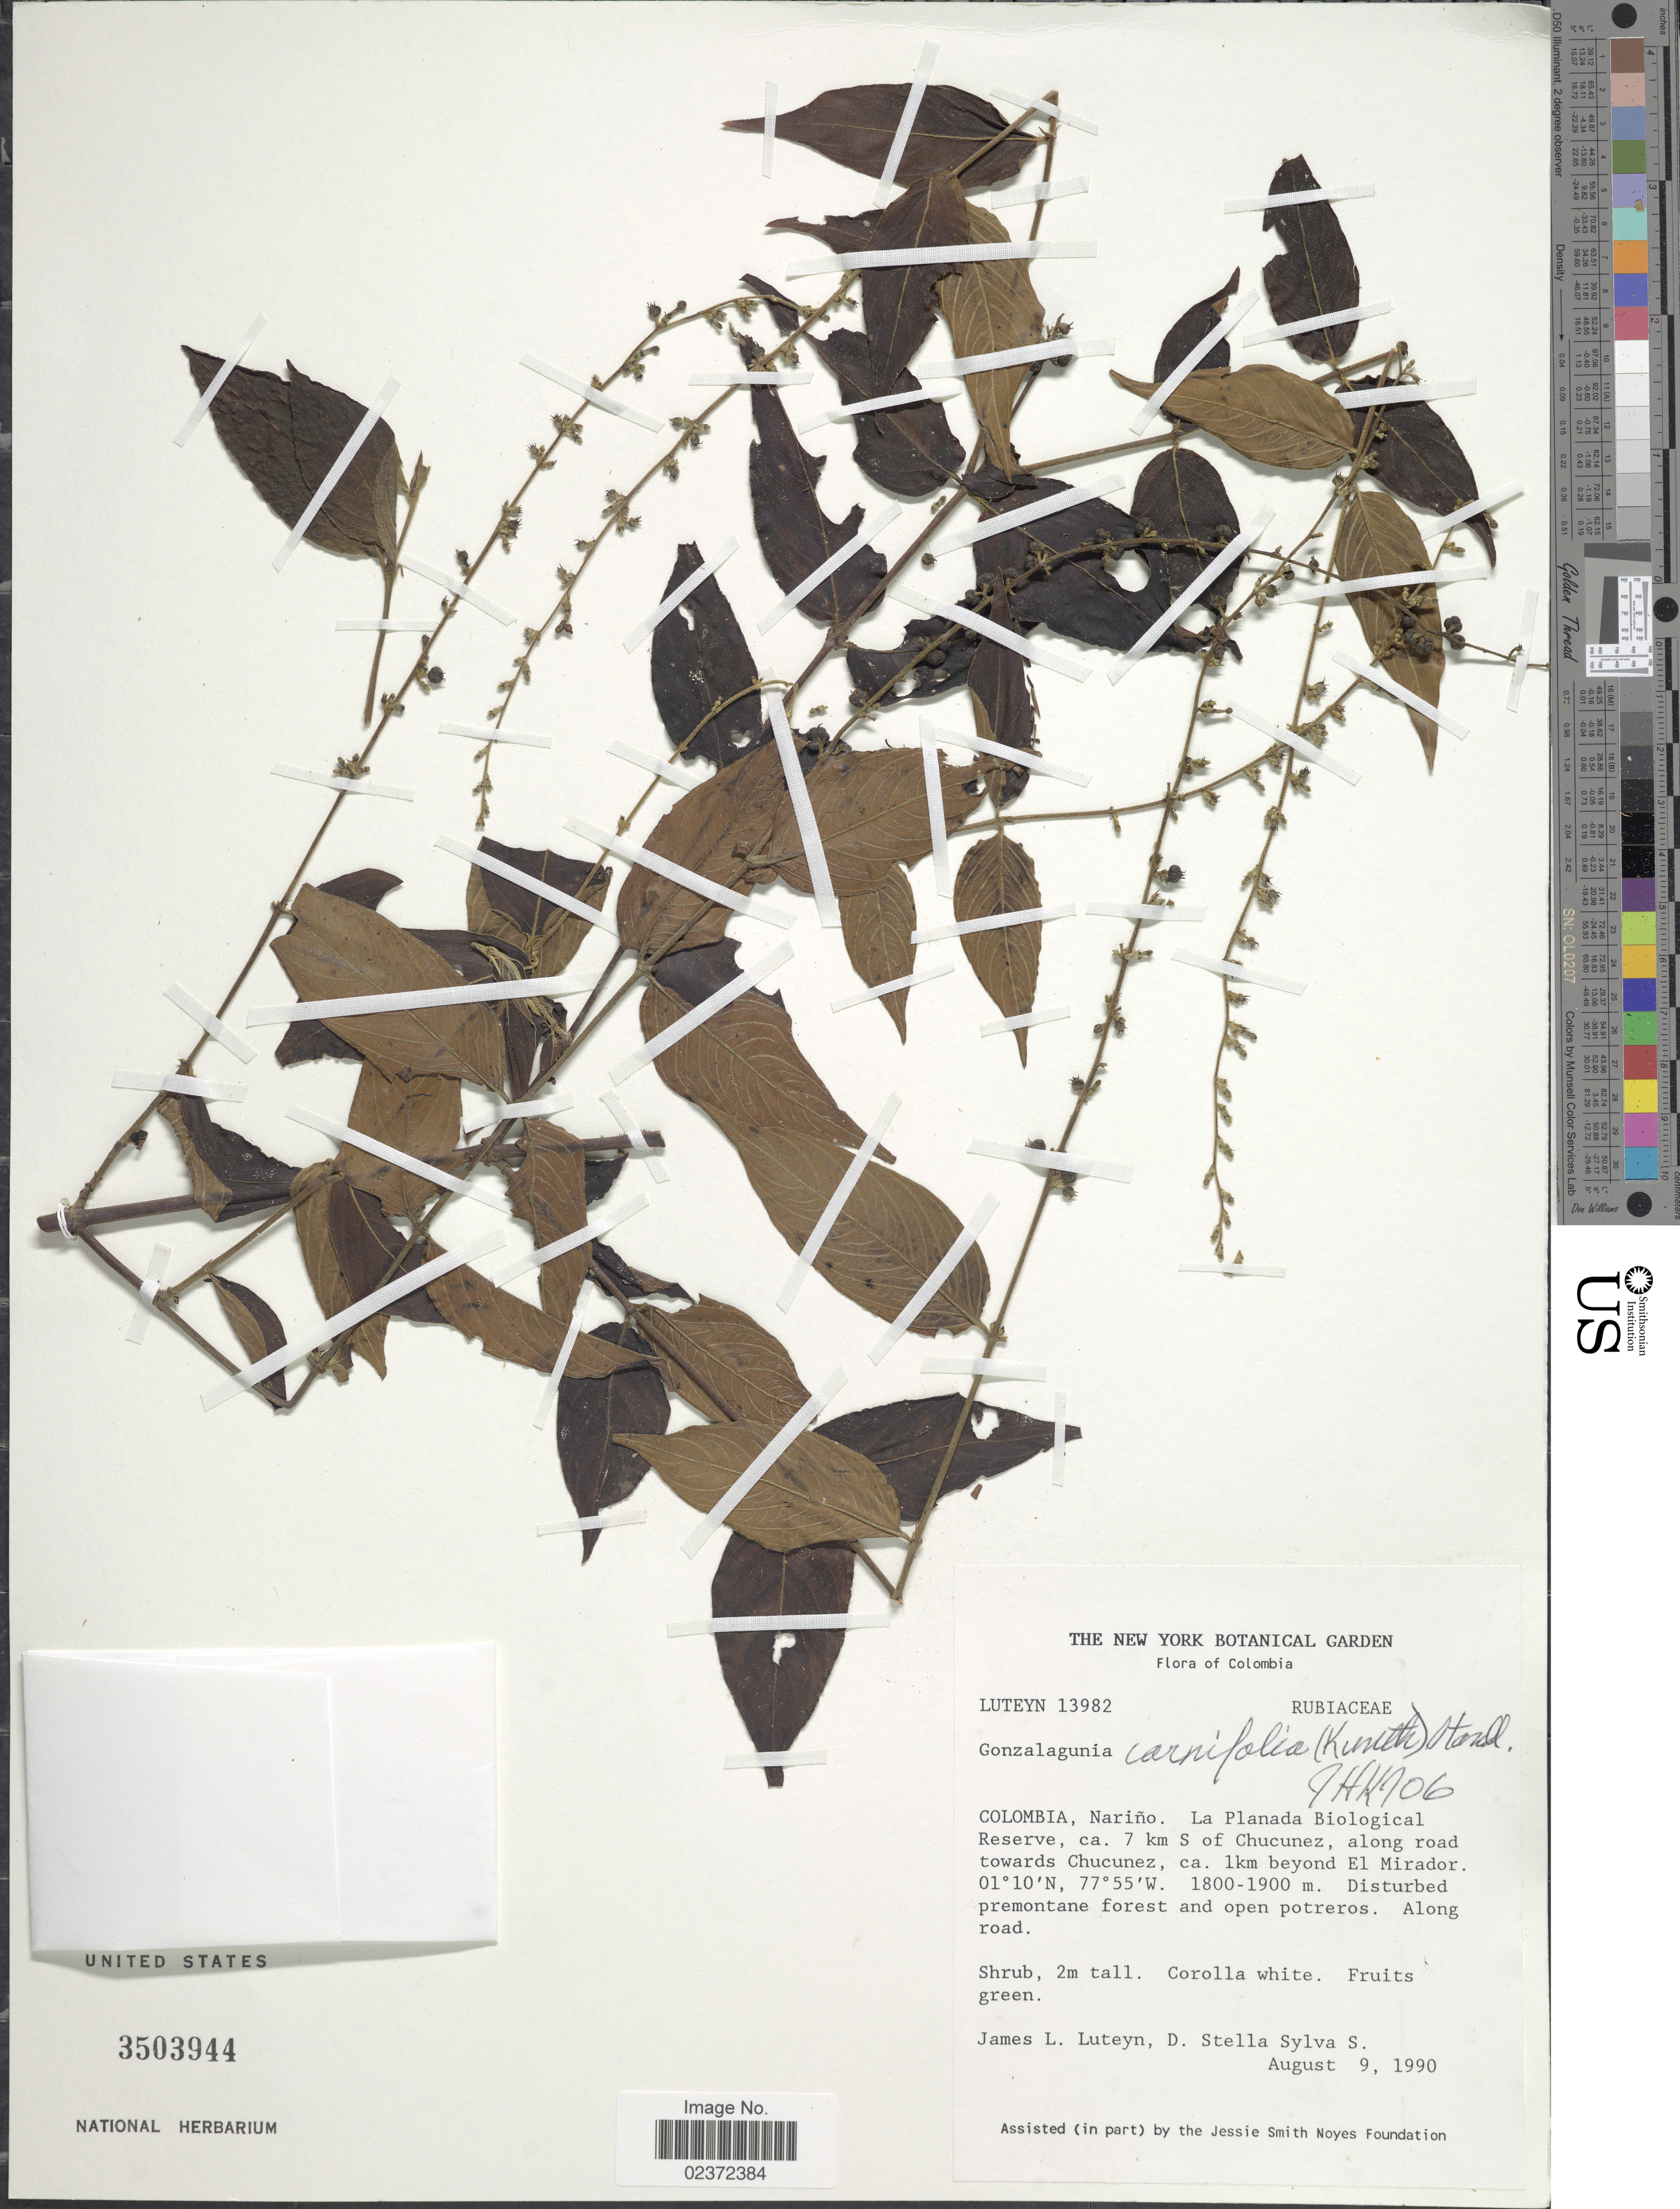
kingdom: Plantae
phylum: Tracheophyta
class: Magnoliopsida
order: Gentianales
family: Rubiaceae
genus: Gonzalagunia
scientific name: Gonzalagunia cornifolia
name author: (Kunth) Standl.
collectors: J. L. Luteyn & D. Sylva-S.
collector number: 13982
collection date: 1990-08-09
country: Colombia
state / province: Nariño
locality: La Planada Biological Reserva, ca. 7 km S of Chucunez, along road towards Chucunez, ca. 1km beyond El Mirador. Disturbed premontane forest and open potreros. Along road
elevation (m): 1800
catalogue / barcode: US 3503944